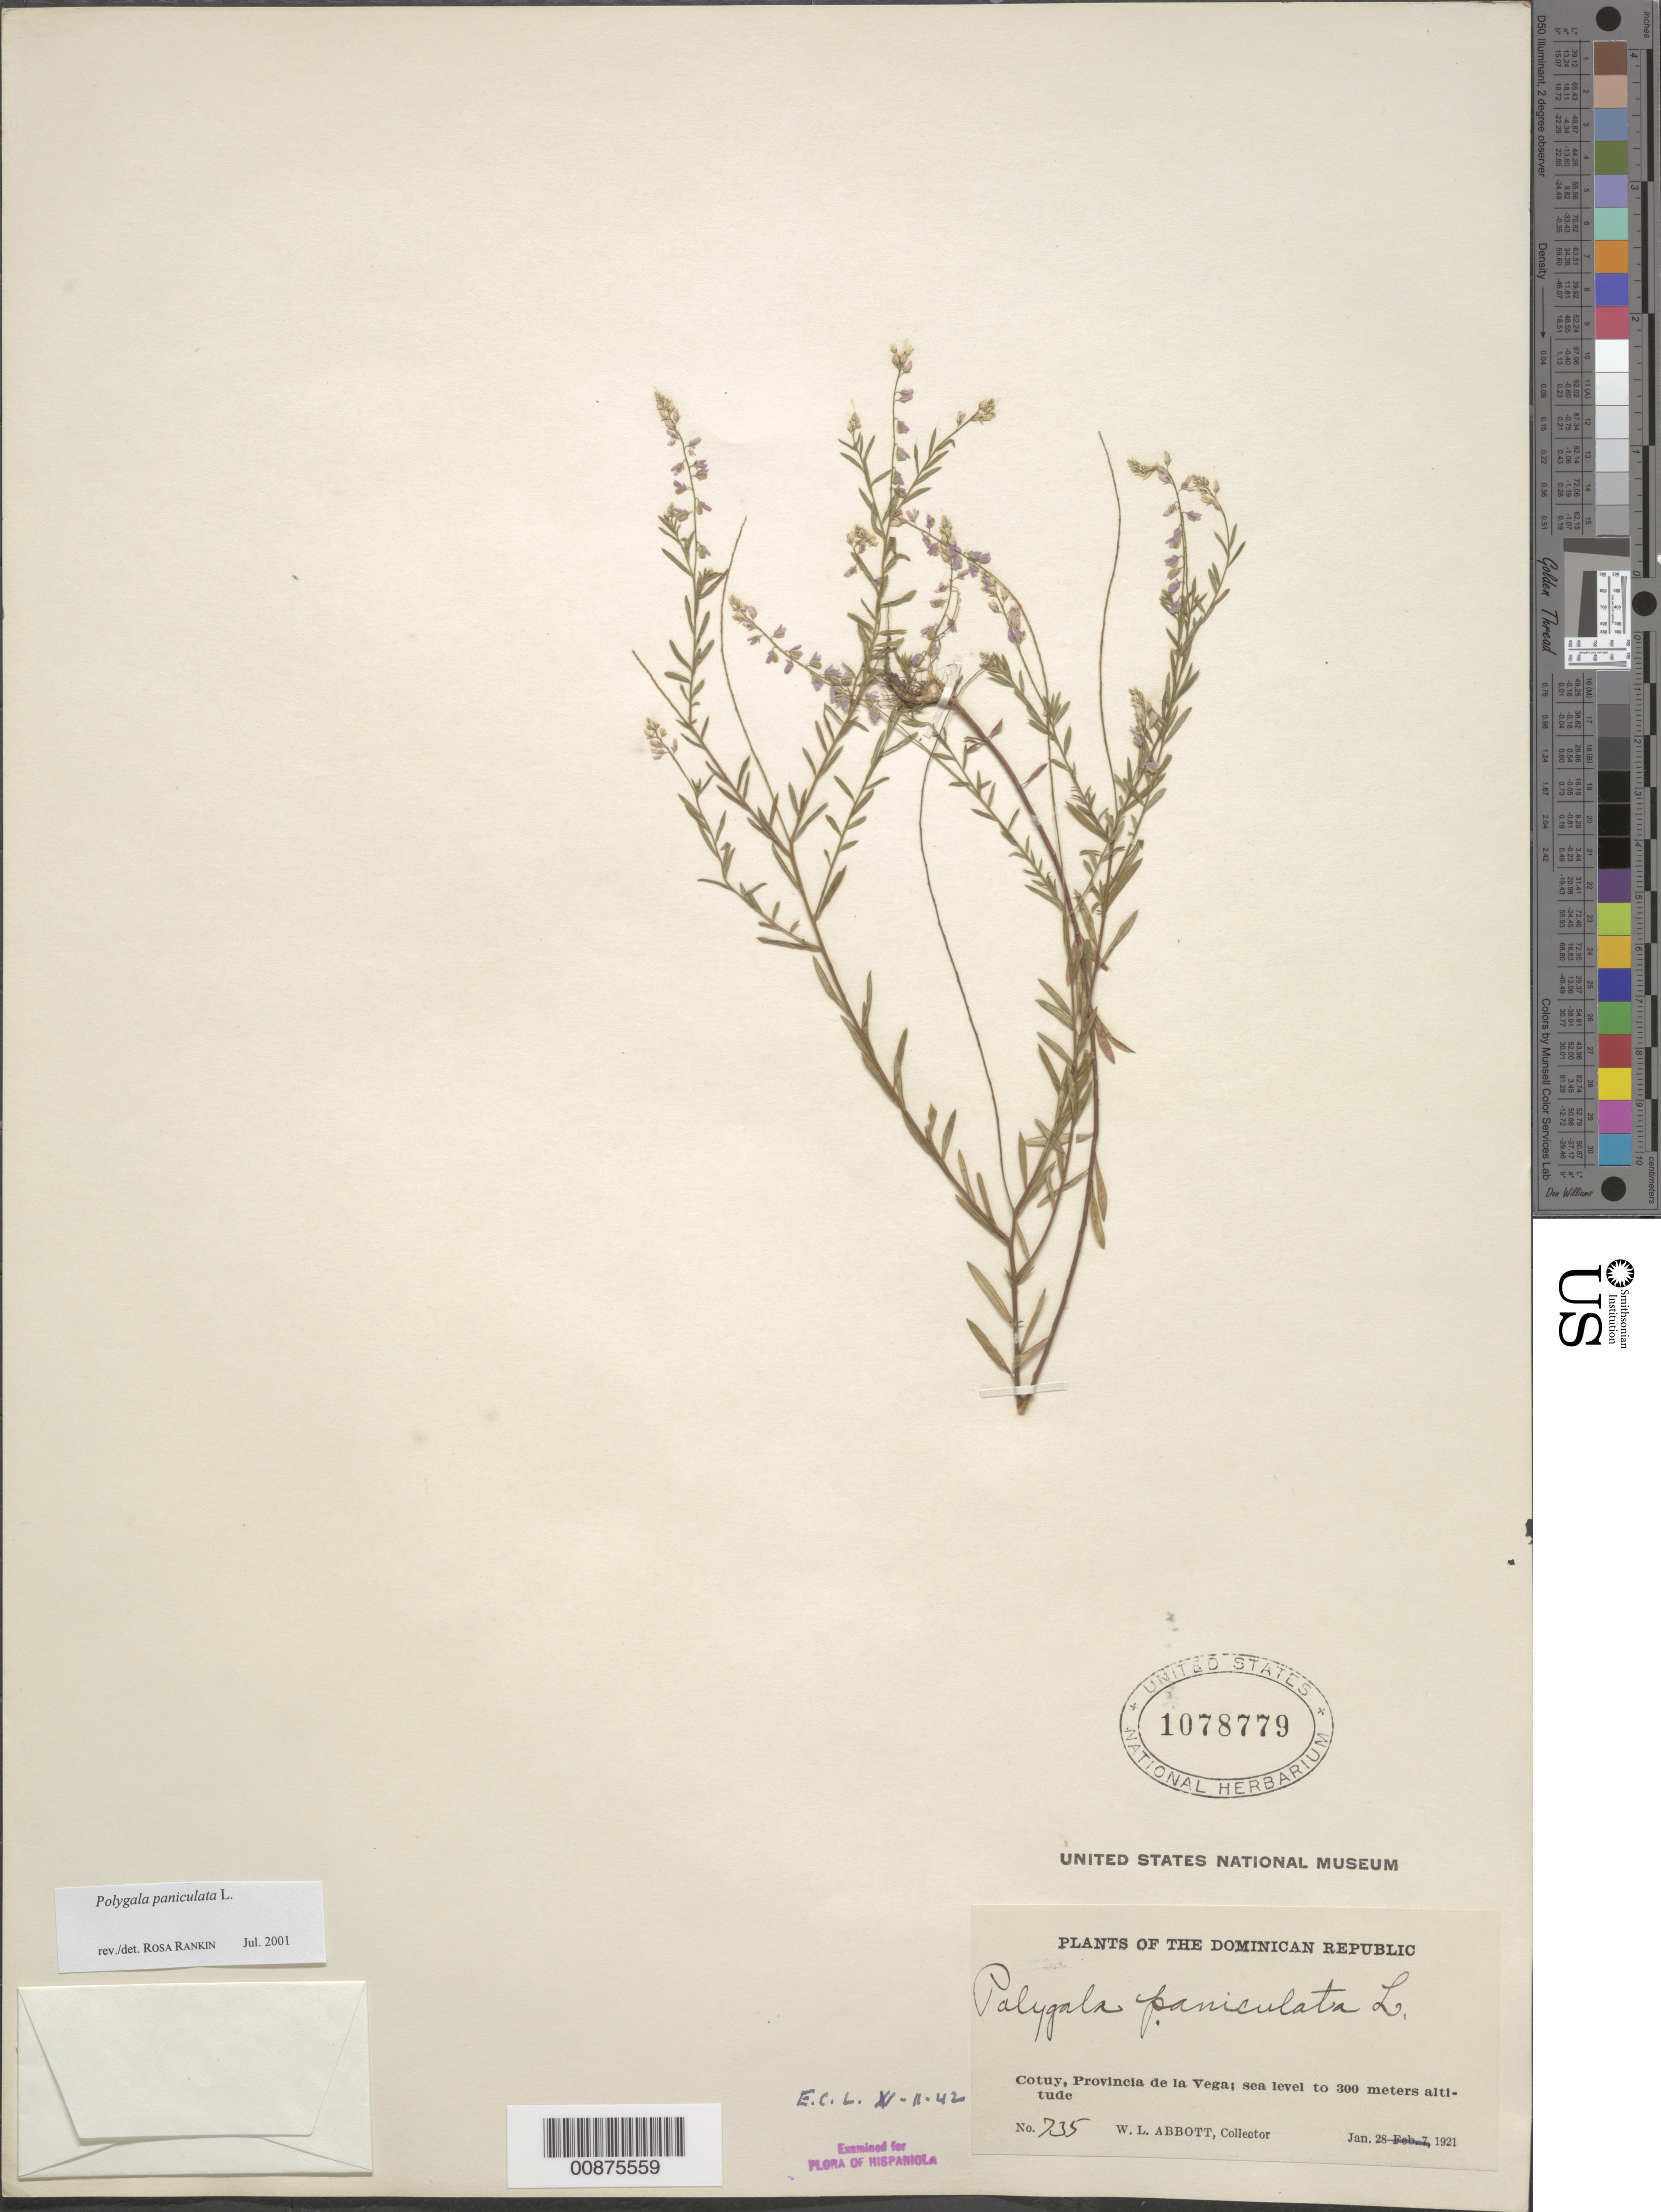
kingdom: Plantae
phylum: Tracheophyta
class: Magnoliopsida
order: Fabales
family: Polygalaceae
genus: Polygala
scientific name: Polygala paniculata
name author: L.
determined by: Rankin Rodriguez, Rosa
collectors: W. L. Abbott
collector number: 735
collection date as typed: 28 Jan 1921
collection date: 1921-01-28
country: Dominican Republic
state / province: La Vega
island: Hispaniola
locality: Cotuy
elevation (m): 0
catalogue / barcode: US 1078779